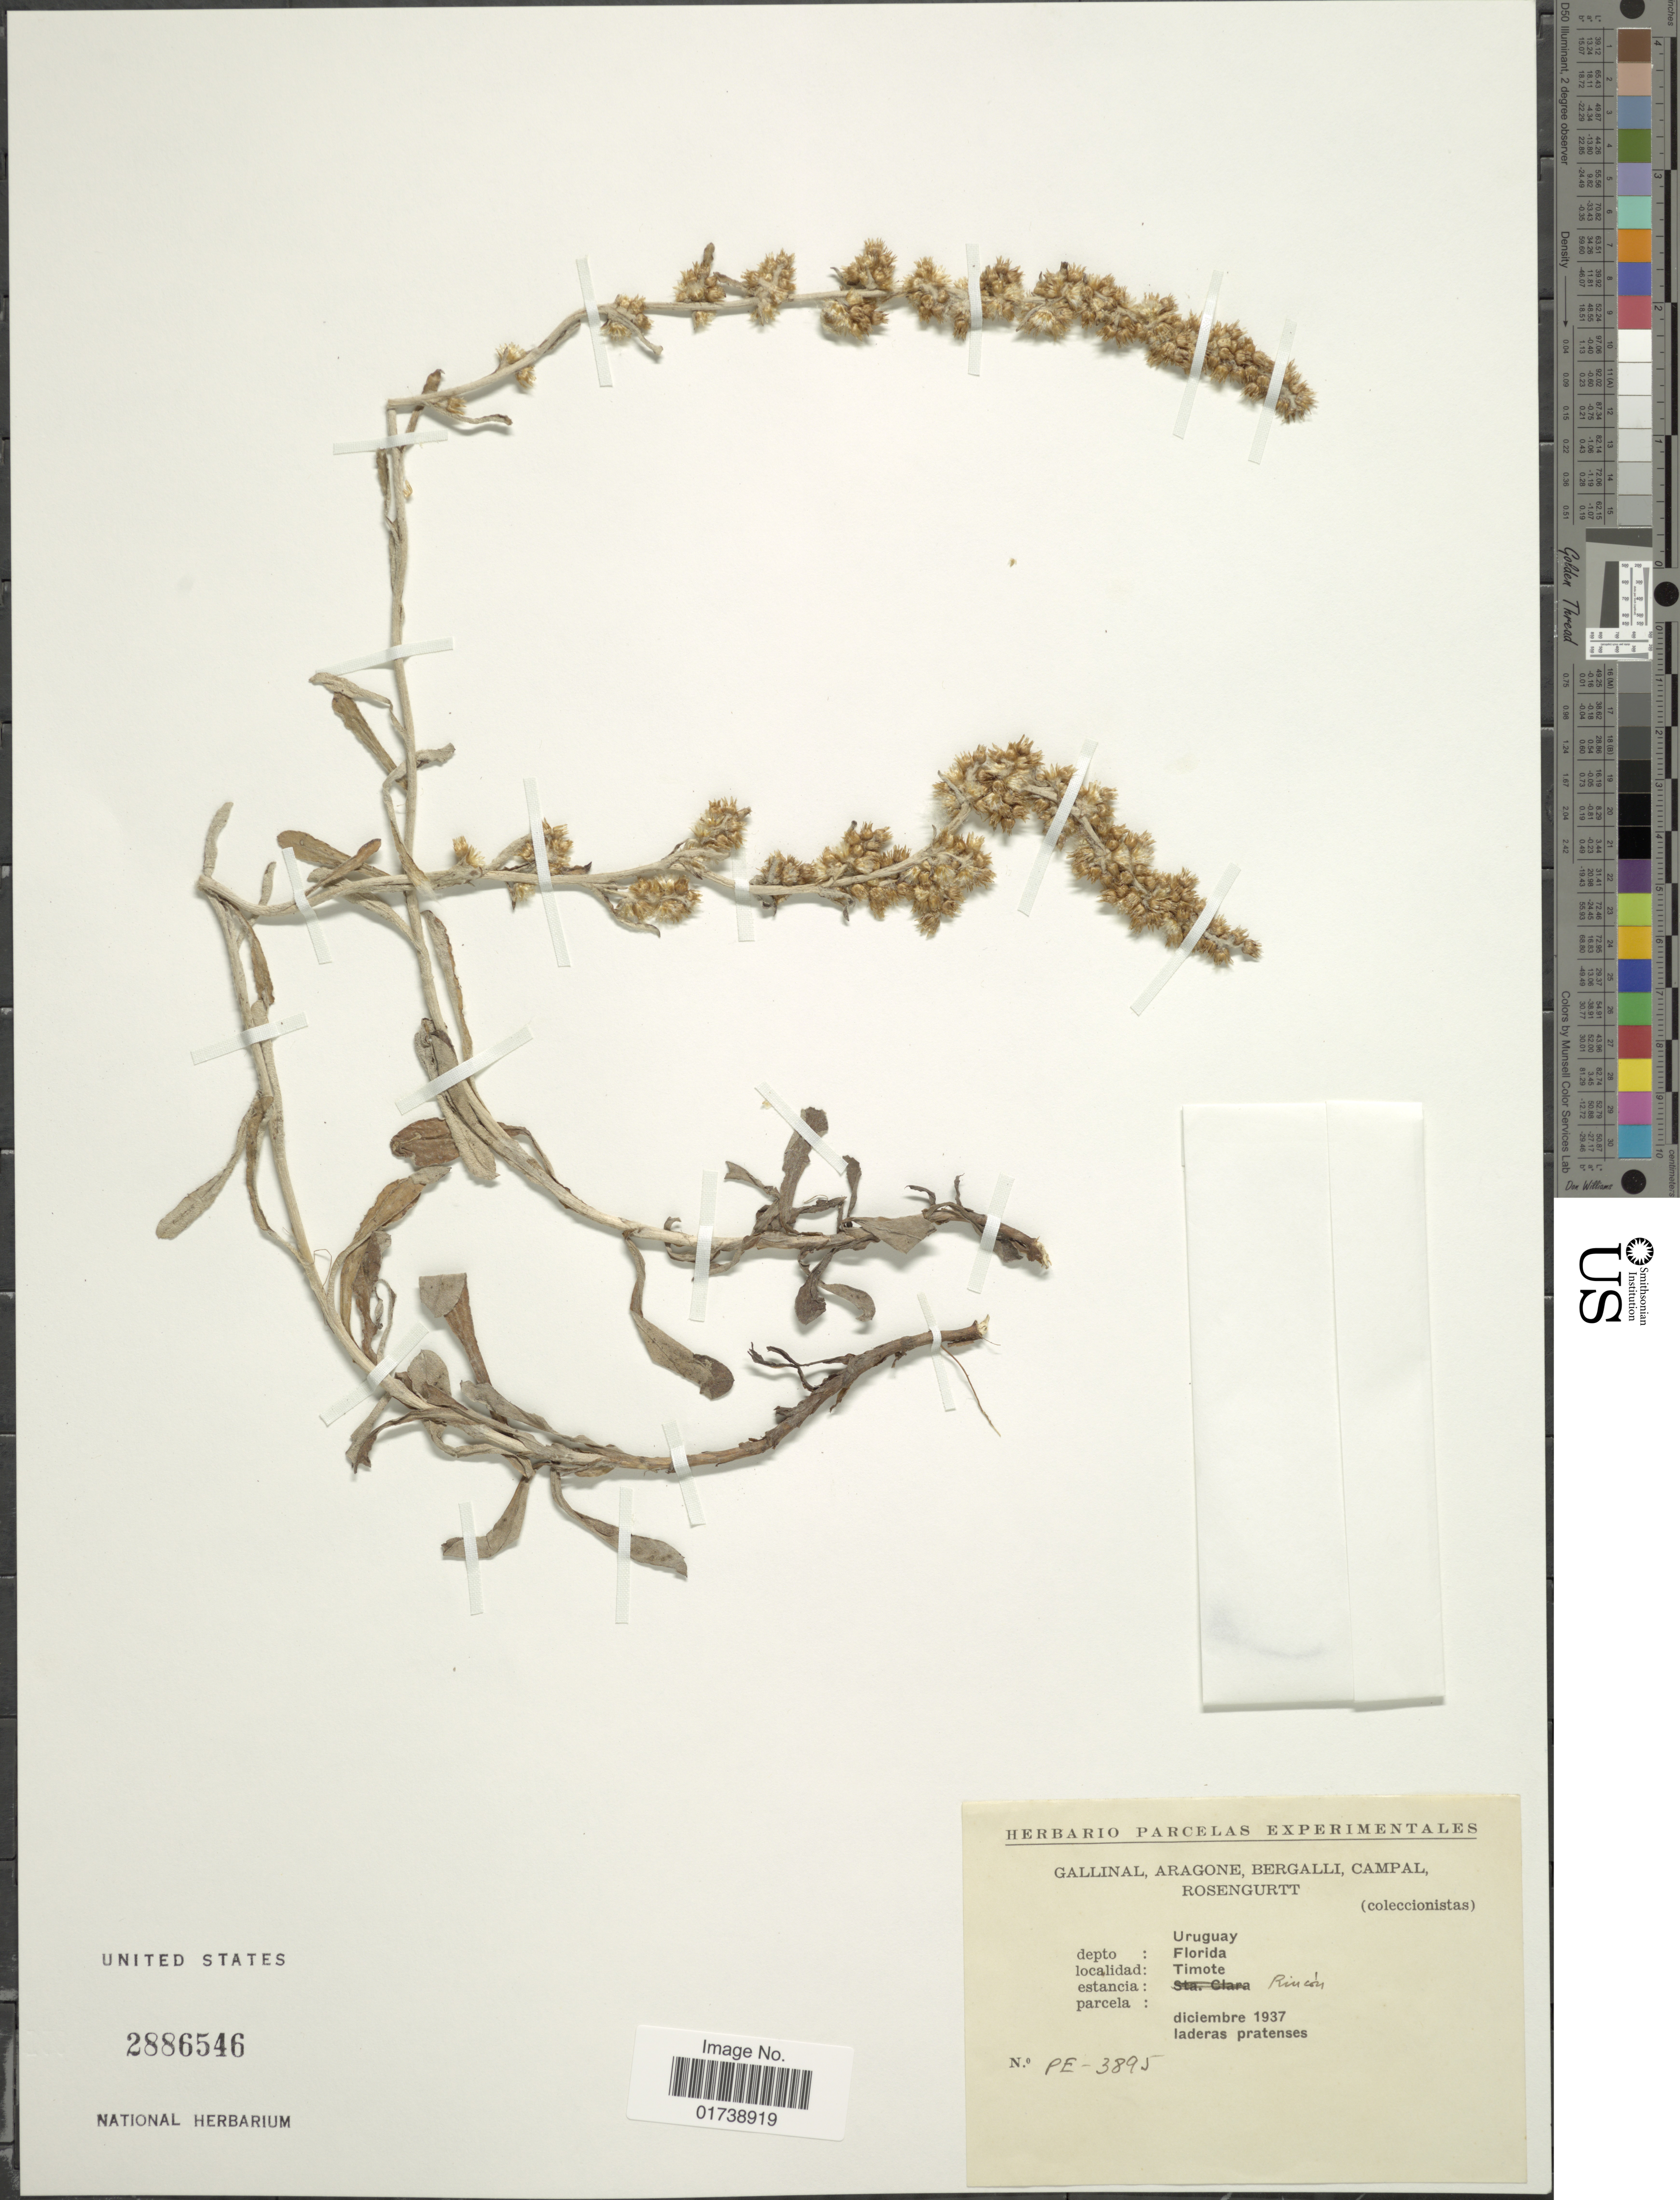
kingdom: Plantae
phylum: Tracheophyta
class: Magnoliopsida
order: Asterales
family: Asteraceae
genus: Gamochaeta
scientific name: Gamochaeta sp.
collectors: -. Gallinal, -- Aragone, -- Bergalli, -- Campal & Rosengurtt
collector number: PE-3895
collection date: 1937-12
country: Uruguay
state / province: Florida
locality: Timote, estancia Rincon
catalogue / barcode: US 2886546